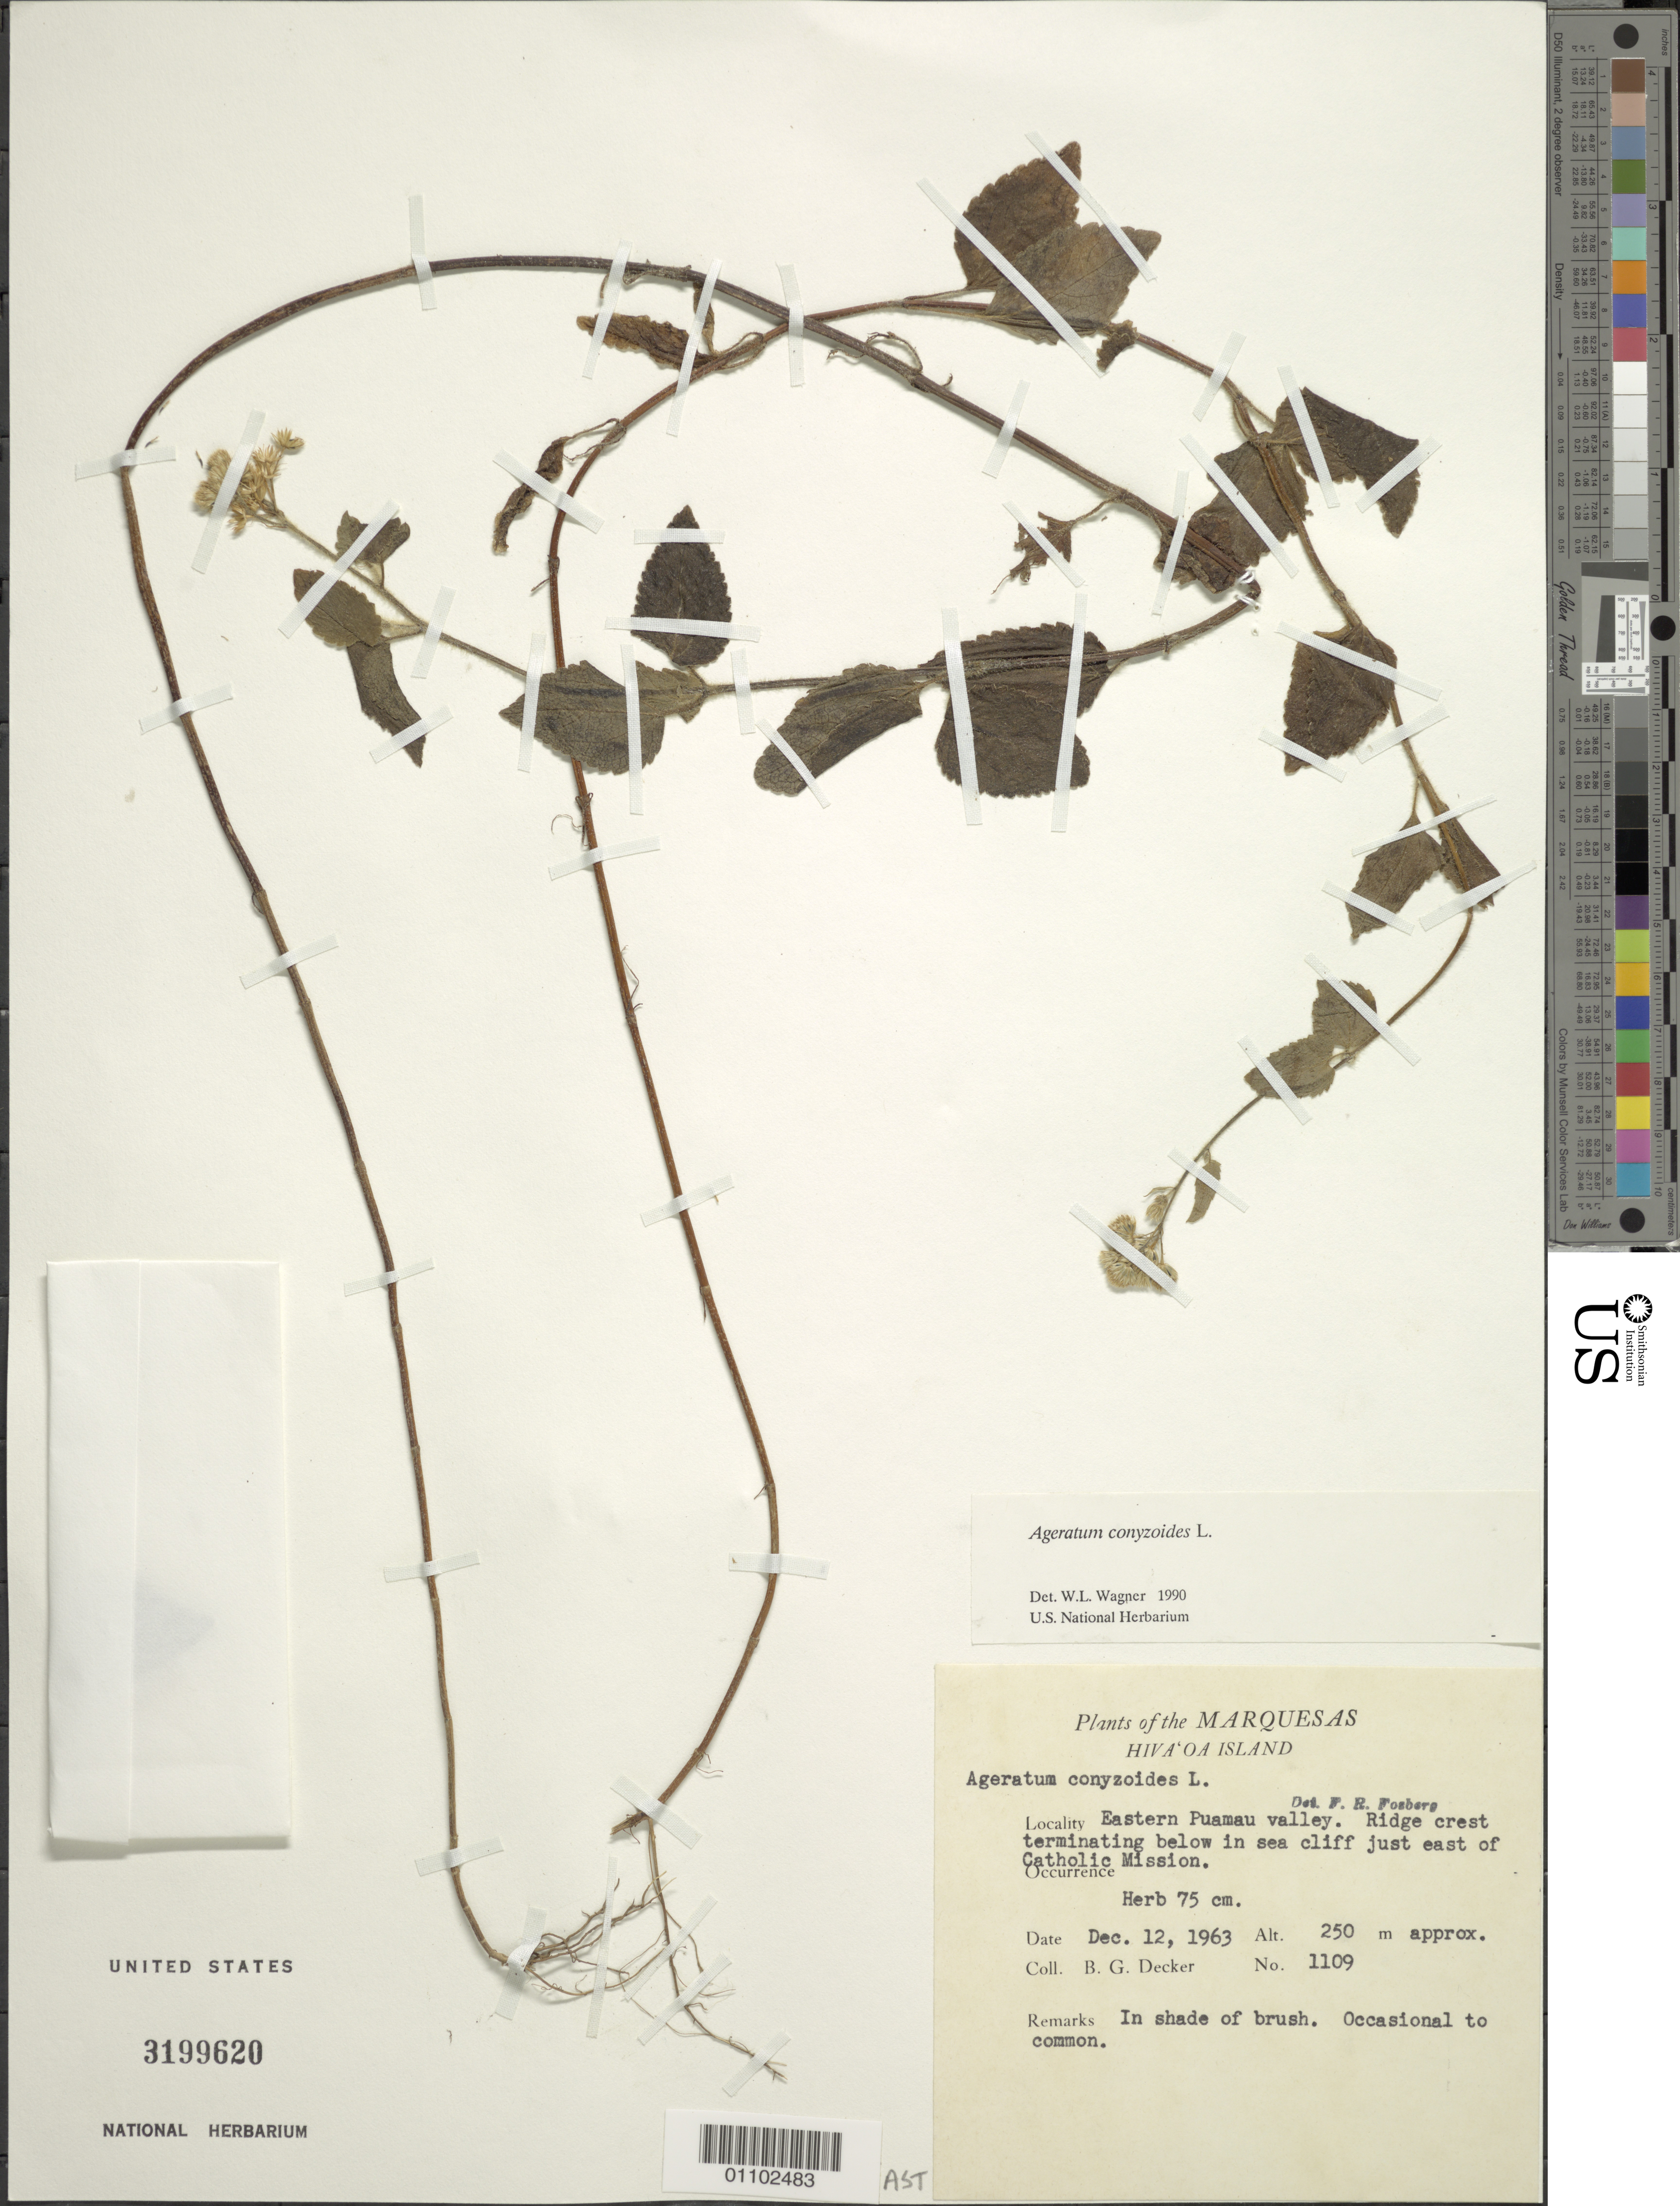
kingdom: Plantae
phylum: Tracheophyta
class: Magnoliopsida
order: Asterales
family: Asteraceae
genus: Ageratum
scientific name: Ageratum conyzoides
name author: L.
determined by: Wagner, W. L., (BOT), Smithsonian Institution - National Museum of Natural History (UNITED STATES)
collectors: B. G. Decker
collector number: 1109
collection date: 1963-12-12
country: French Polynesia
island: Hiva Oa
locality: E Puamau Valley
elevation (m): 250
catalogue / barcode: US 3199620